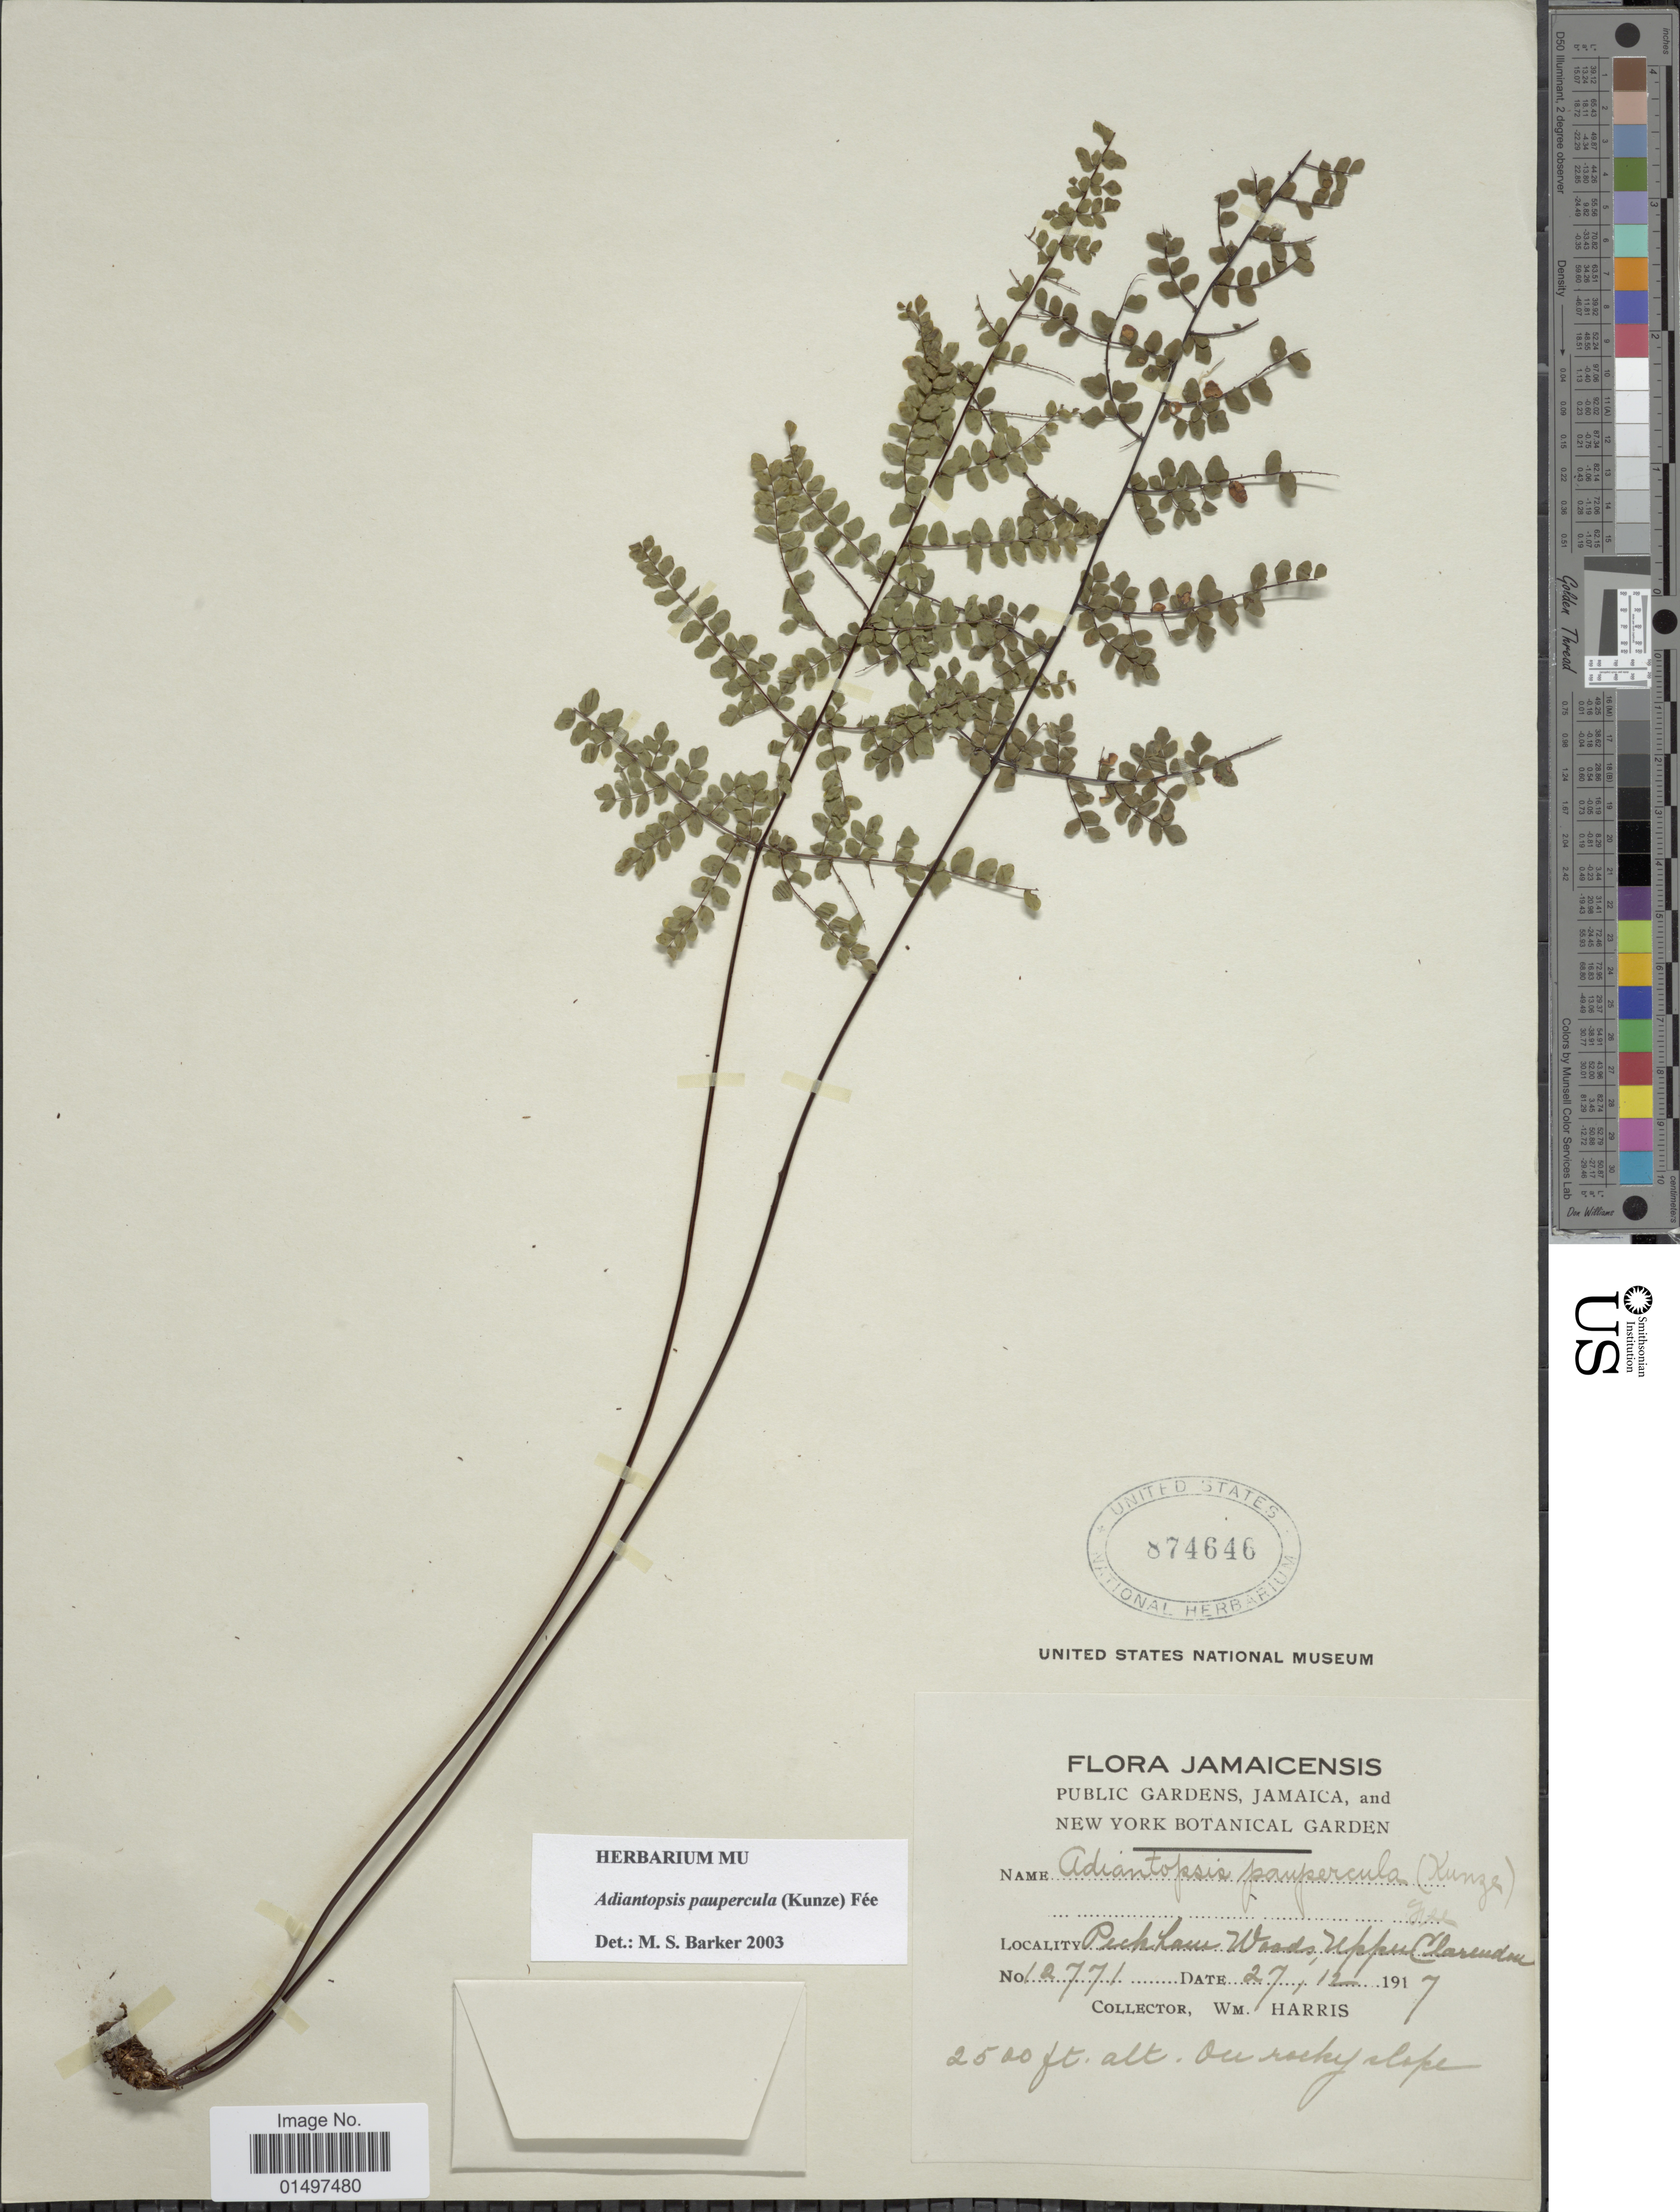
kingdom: Plantae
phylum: Tracheophyta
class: Polypodiopsida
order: Polypodiales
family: Pteridaceae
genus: Adiantopsis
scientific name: Adiantopsis paupercula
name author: (Kunze) Fée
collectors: W. Harris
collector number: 12771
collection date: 1917-12-12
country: Jamaica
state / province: Clarendon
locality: Jamaicensis. Peckham Woods, Upper Clarendon.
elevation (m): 762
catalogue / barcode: US 874646